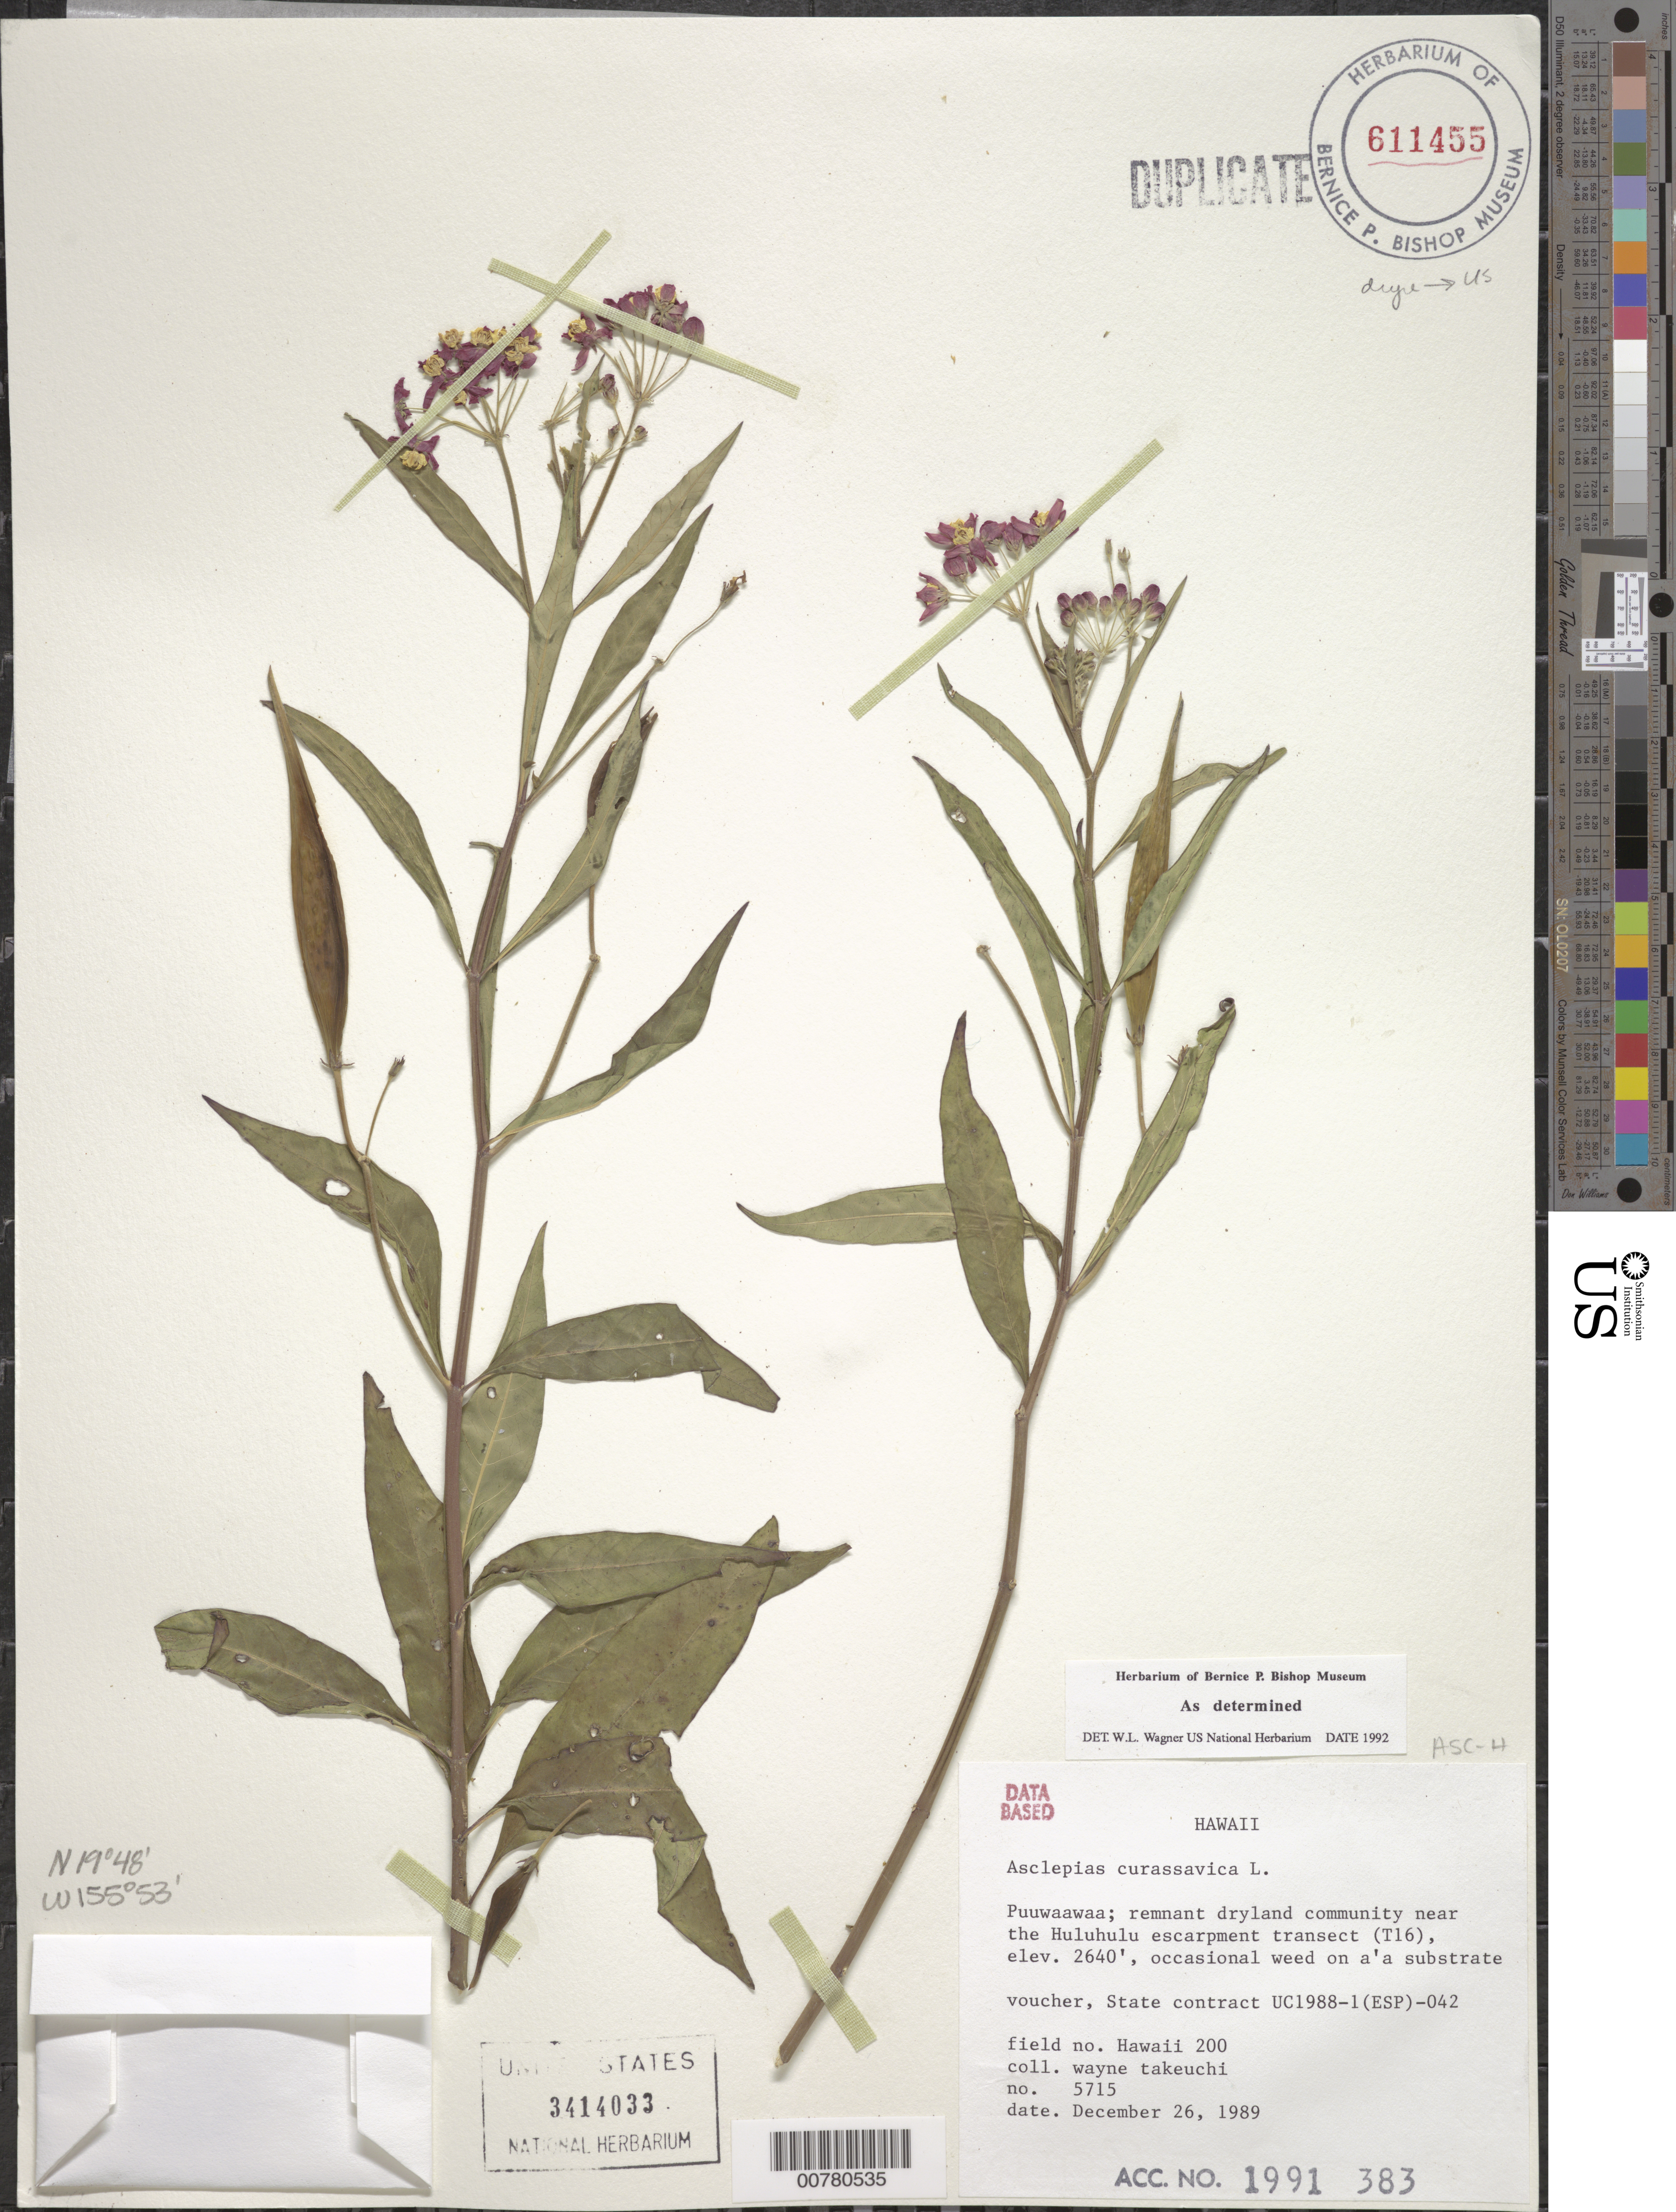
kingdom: Plantae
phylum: Tracheophyta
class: Magnoliopsida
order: Gentianales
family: Apocynaceae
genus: Asclepias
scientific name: Asclepias curassavica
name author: L.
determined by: Wagner, W. L., (BOT), Smithsonian Institution - National Museum of Natural History (UNITED STATES)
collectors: W. N. Takeuchi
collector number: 5715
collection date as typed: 26 Dec 1989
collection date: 1989-12-26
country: United States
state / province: Hawaii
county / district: Hawaii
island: Hawaii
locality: Puuwaawaa; remnant dryland community near the Huluhulu escarpment transect (T16).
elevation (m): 804.7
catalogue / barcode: US 3414033